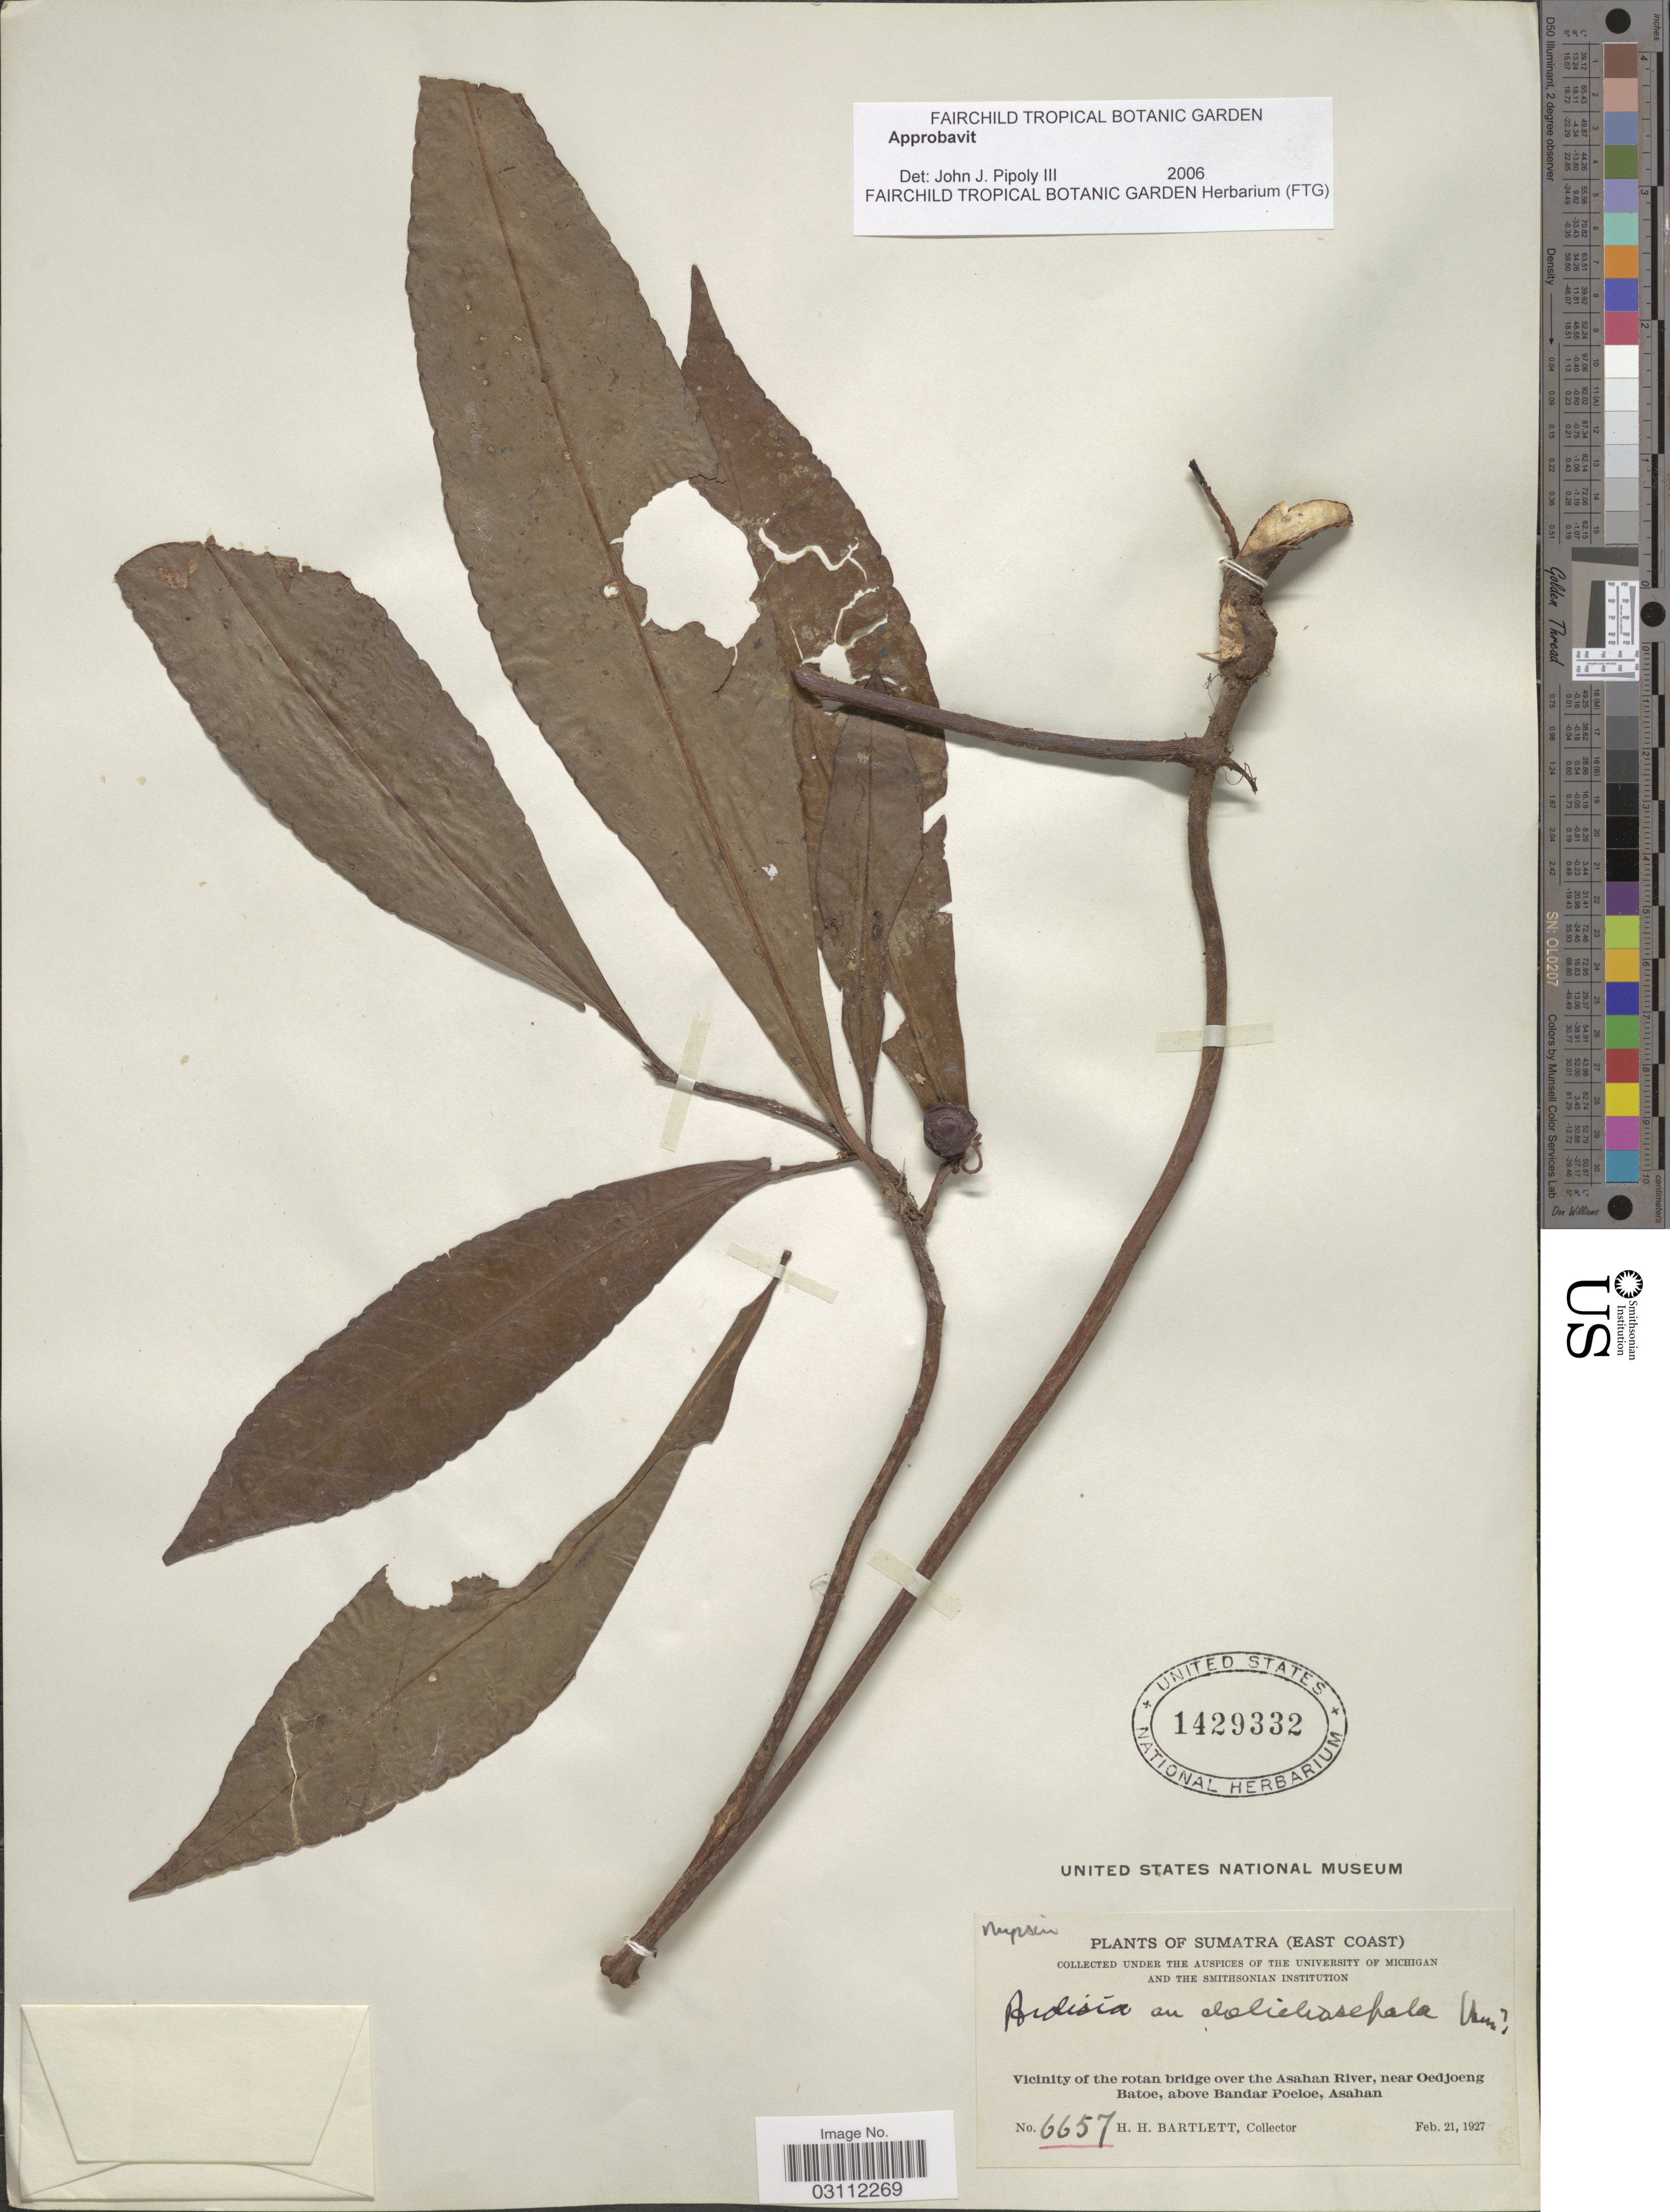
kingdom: Plantae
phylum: Tracheophyta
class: Magnoliopsida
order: Ericales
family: Primulaceae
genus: Ardisia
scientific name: Ardisia dolichosepala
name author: Merr.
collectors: H. H. Bartlett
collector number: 6657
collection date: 1927-02-21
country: Indonesia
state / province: Sumatra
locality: (East Coast). Vicinity of the rotan bridge over the Asahan River, near Oedjoeng Batoe, above Bandar Poeloe, Asahan.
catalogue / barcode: US 1429332